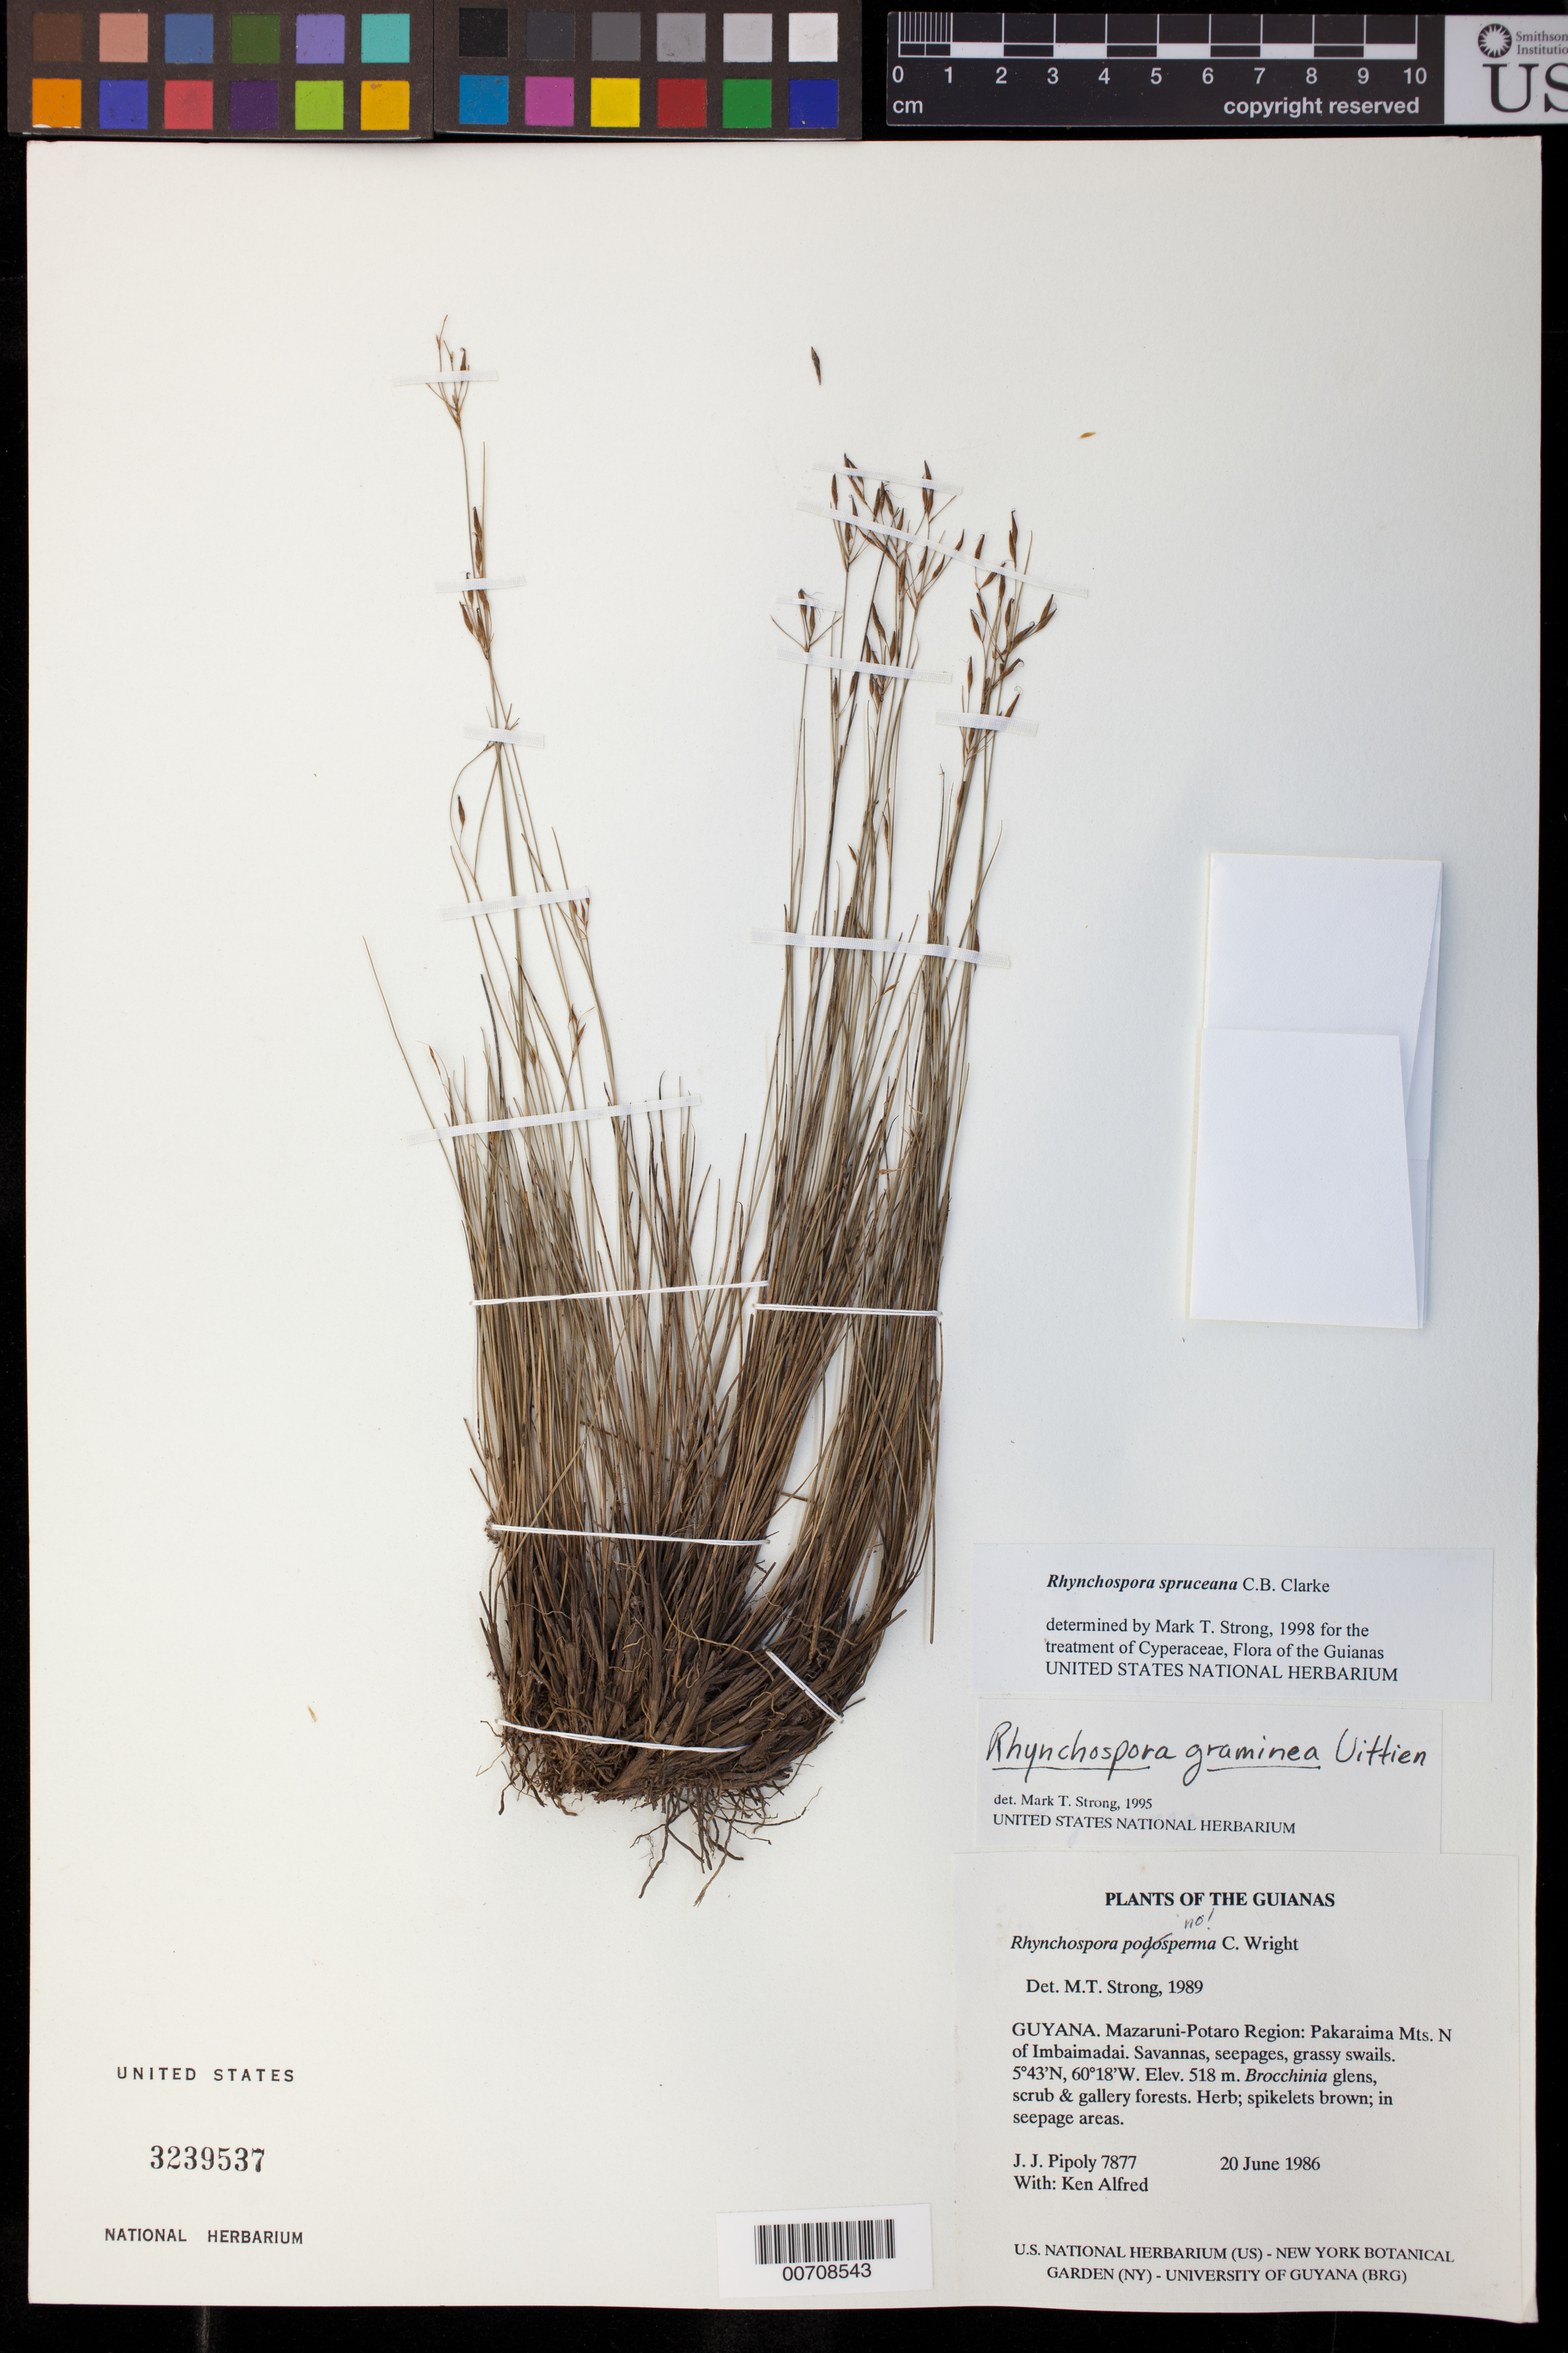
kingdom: Plantae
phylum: Tracheophyta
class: Liliopsida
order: Poales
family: Cyperaceae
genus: Rhynchospora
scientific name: Rhynchospora spruceana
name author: C.B. Clarke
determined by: Strong, M. T., (US), Smithsonian Institution - National Museum of Natural History (UNITED STATES)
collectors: J. J. Pipoly & K. Alfred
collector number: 7877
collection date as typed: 20 June 1986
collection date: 1986-06-20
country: Guyana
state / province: Cuyuni-Mazaruni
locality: Pakaraima Mts. N of Imbaimadai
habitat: Savannas, seepages, grassy swails, Brocchinia glens, scrub & gallery forests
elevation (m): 518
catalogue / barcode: US 3239537